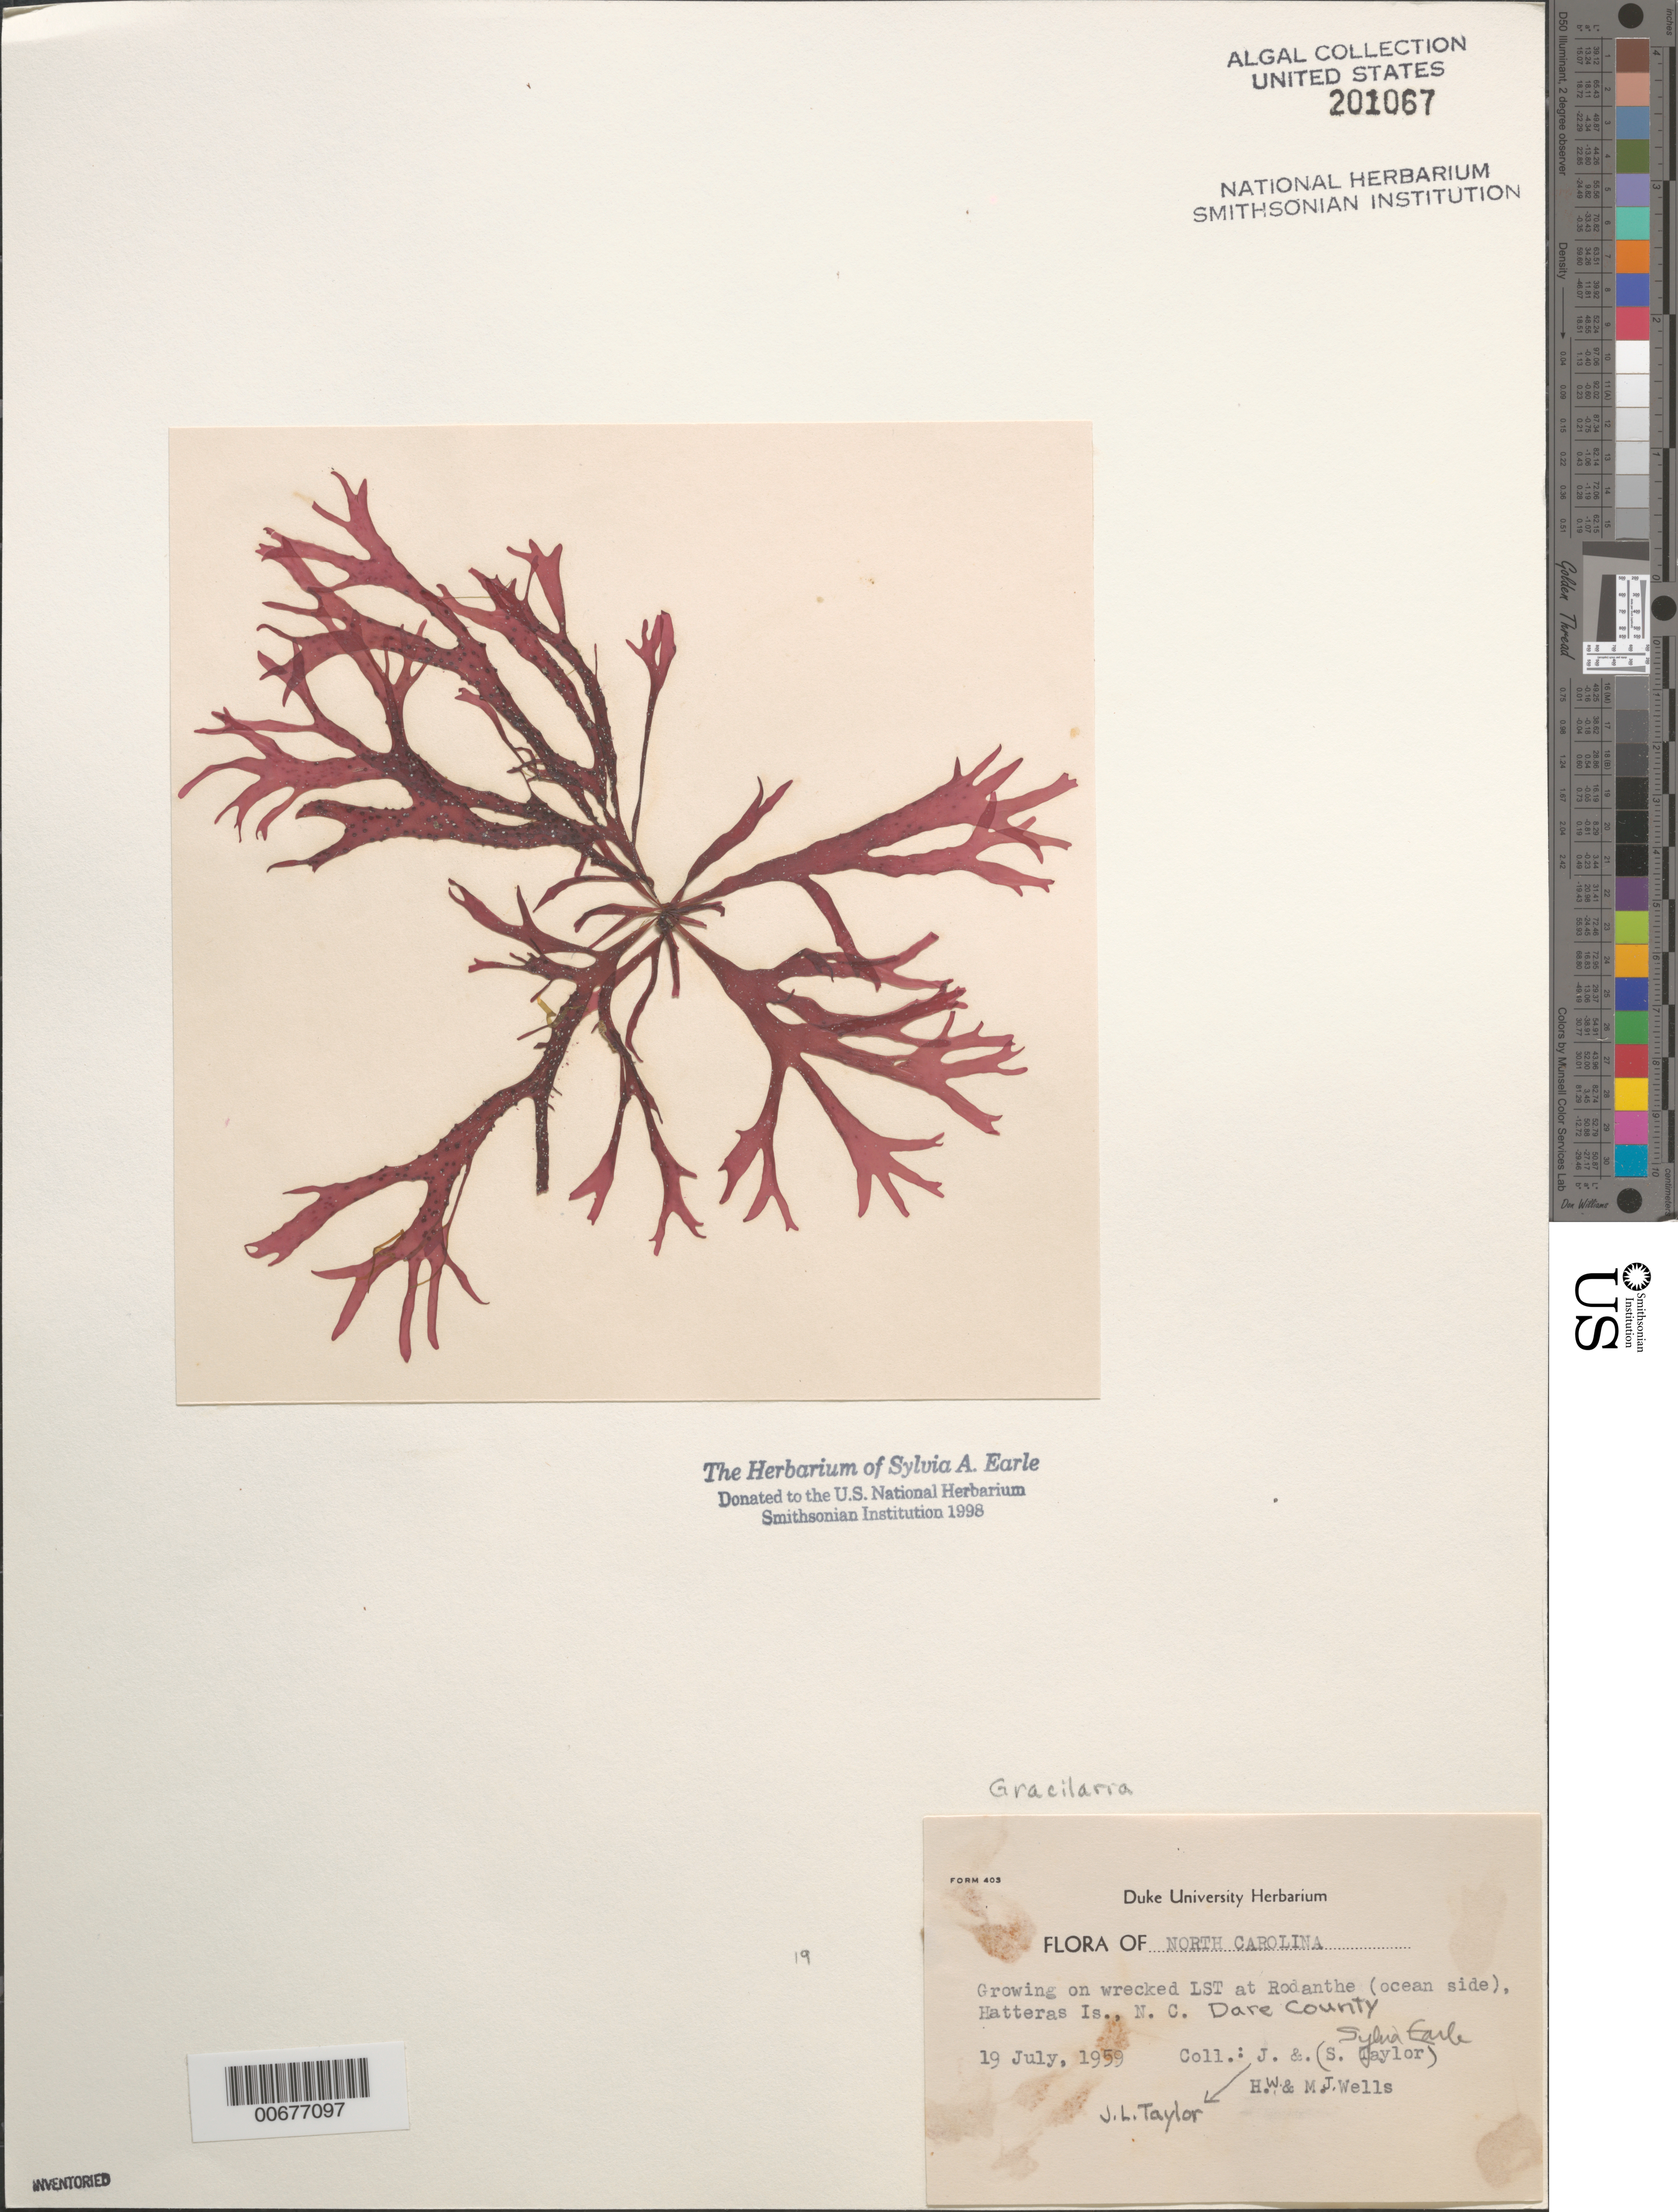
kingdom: Plantae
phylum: Rhodophyta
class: Florideophyceae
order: Gracilariales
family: Gracilariaceae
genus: Gracilaria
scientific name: Gracilaria sp.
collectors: S. A. Earle, J. L. Taylor, H. Wells & M. Wells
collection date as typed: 19 Jul 1959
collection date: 1959-07-19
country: United States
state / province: North Carolina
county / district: Dare County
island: Hatteras Island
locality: Rodanthe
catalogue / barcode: US 201067